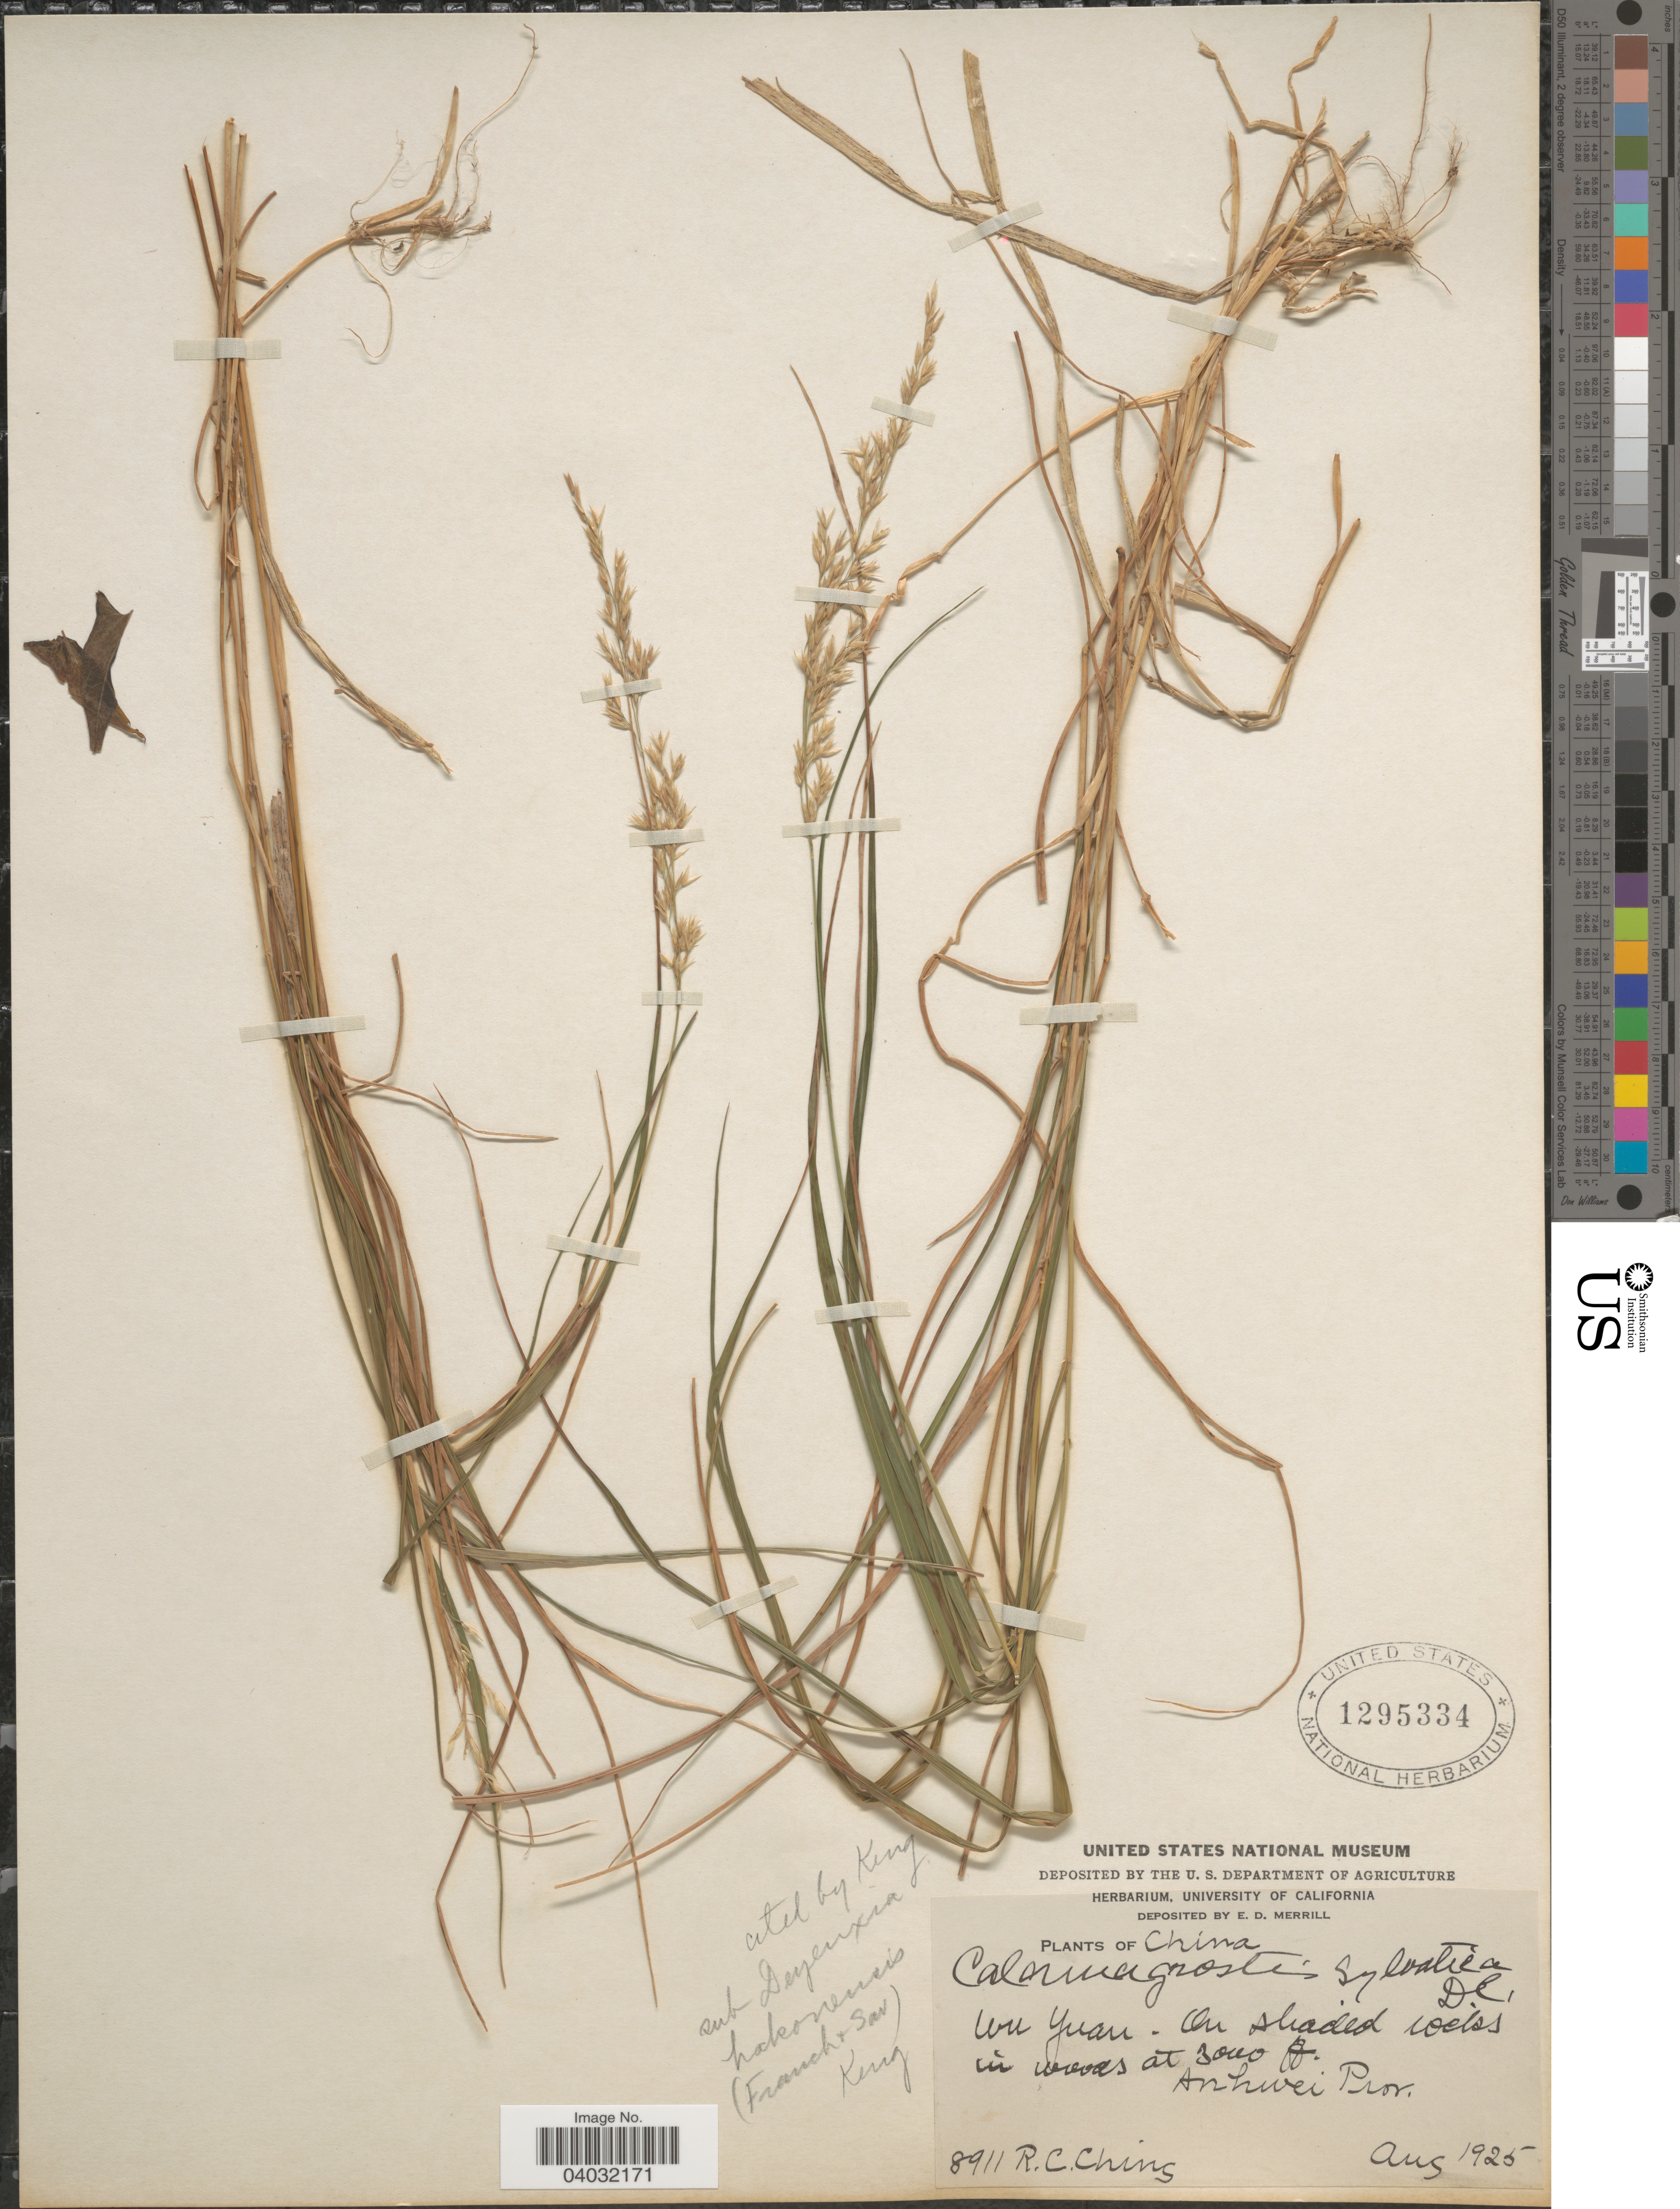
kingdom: Plantae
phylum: Tracheophyta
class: Liliopsida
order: Poales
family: Poaceae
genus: Calamagrostis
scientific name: Calamagrostis hakonensis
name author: Franch. & Sav.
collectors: R. C. Ching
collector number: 8911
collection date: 1925-08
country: China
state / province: Anhui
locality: Wu Yuan. Anhwei Prov.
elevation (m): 914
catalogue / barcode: US 1295334